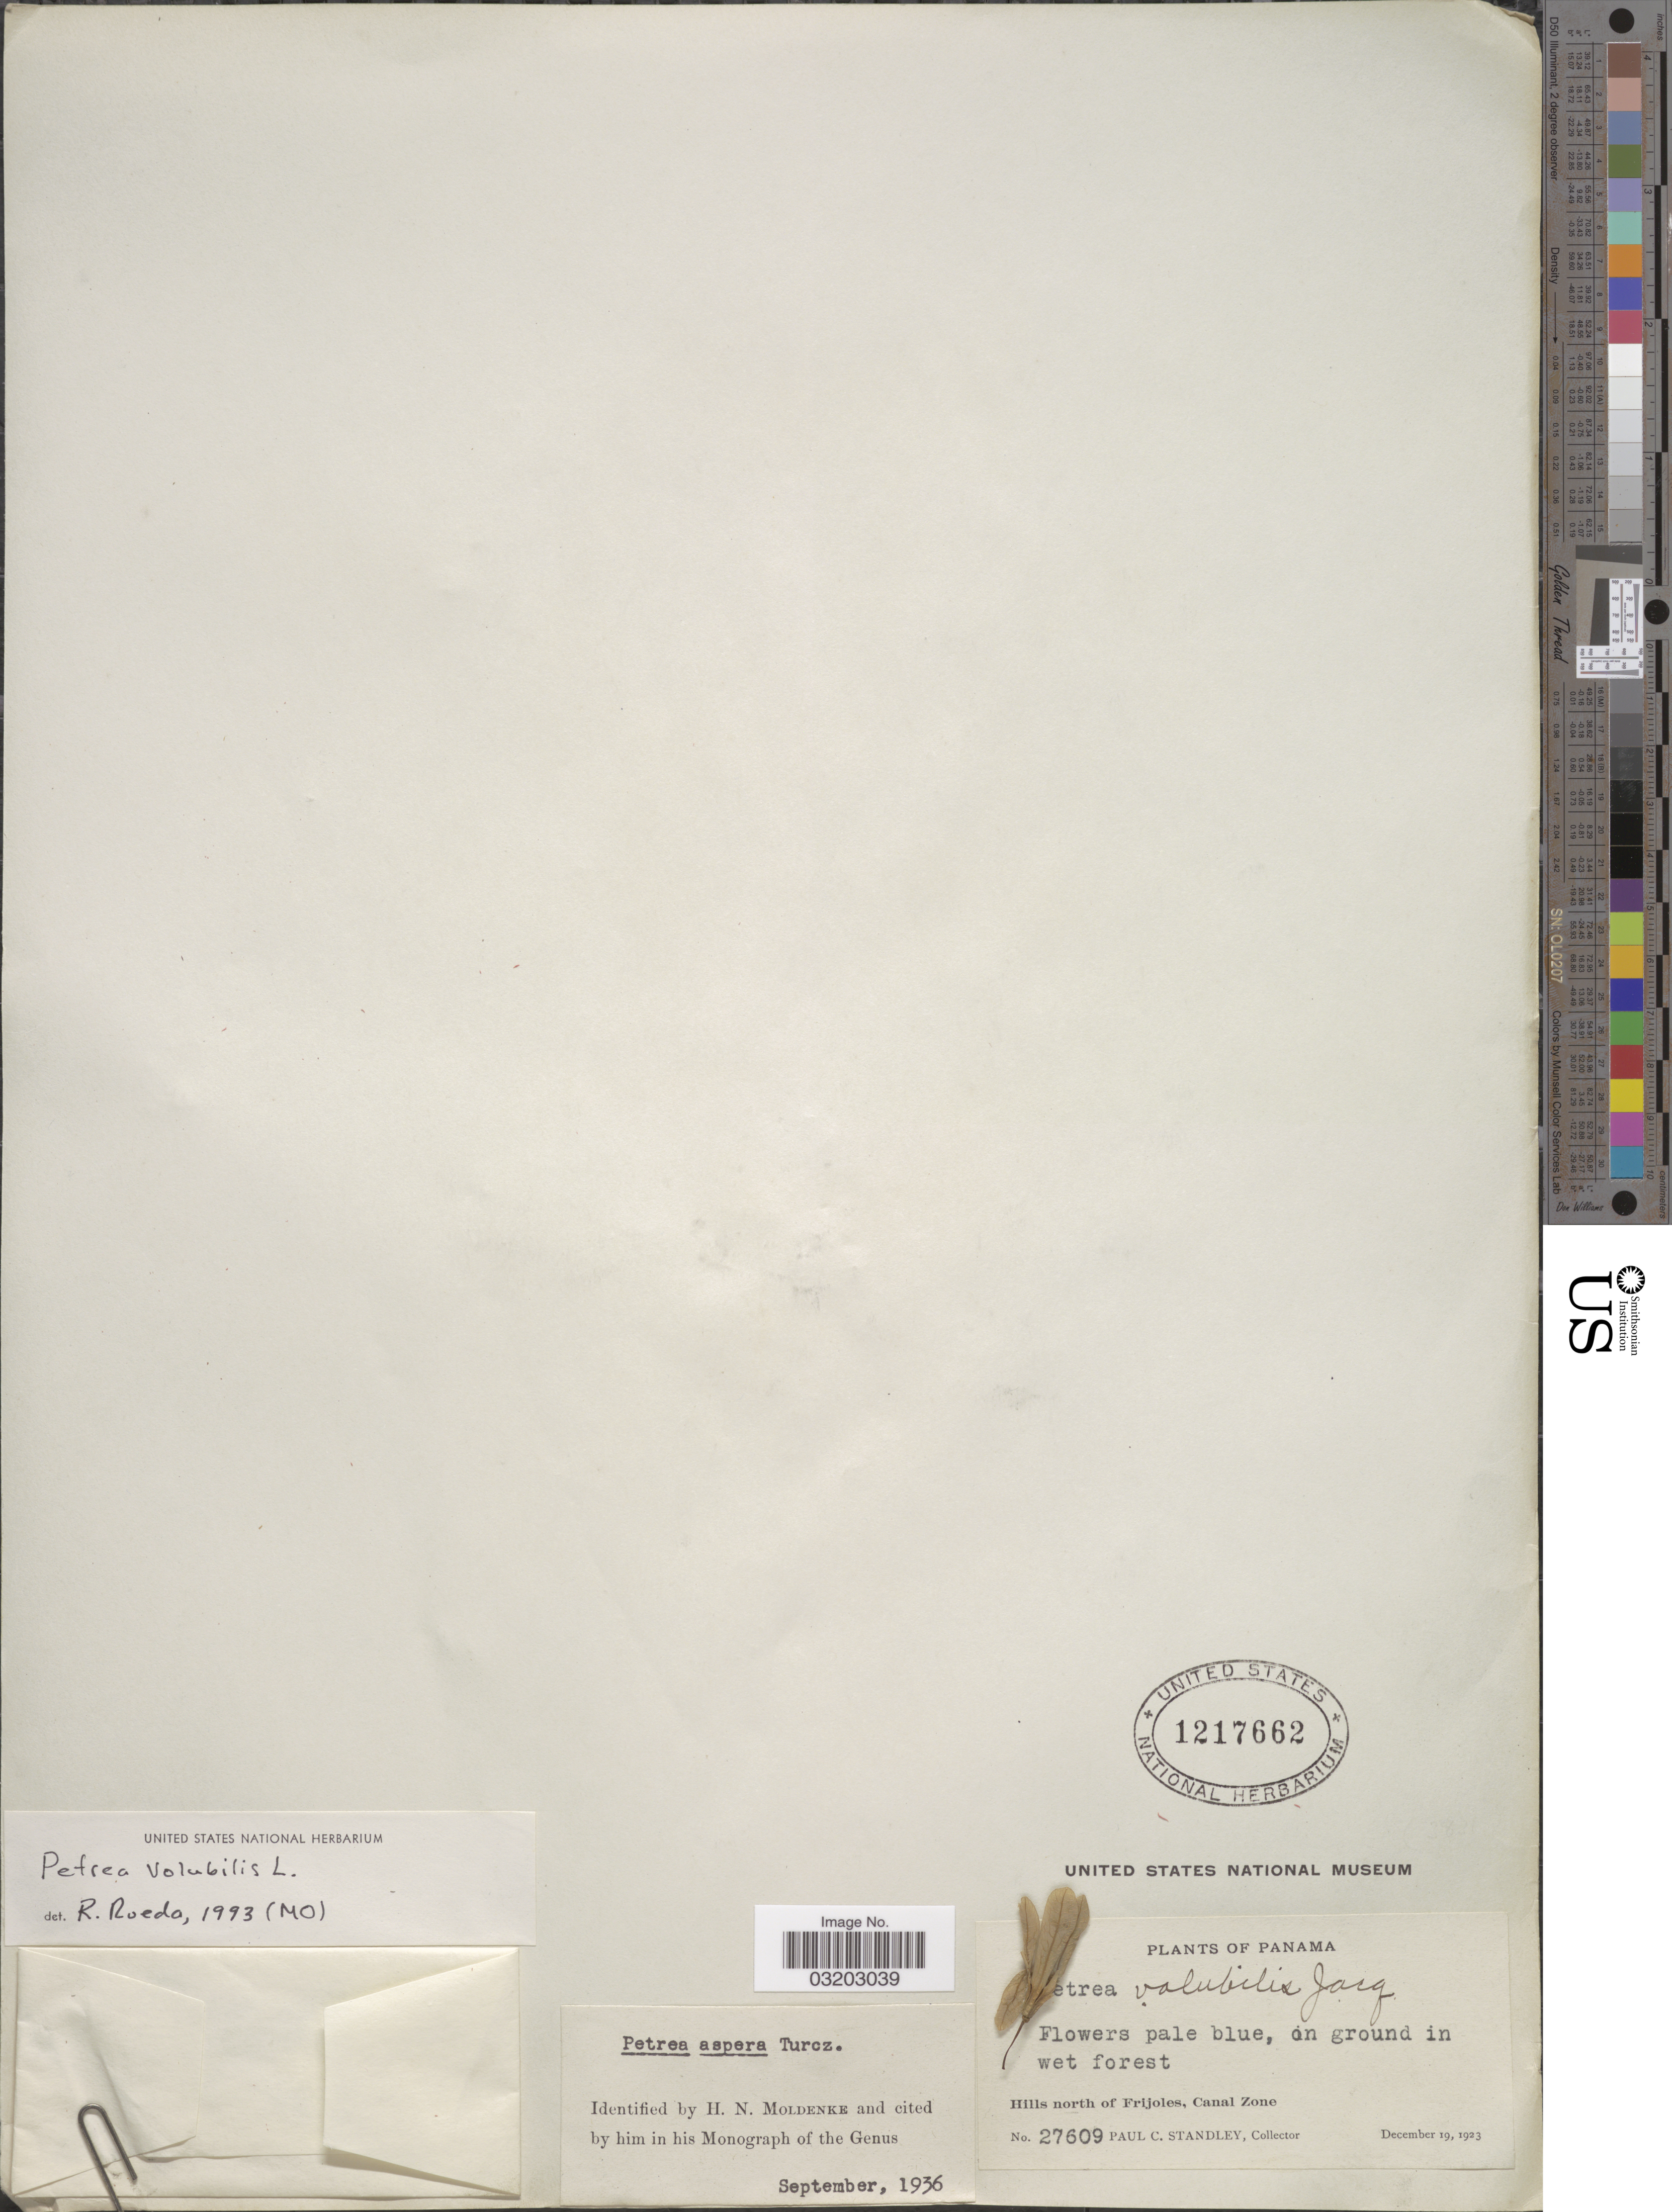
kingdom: Plantae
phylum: Tracheophyta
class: Magnoliopsida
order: Lamiales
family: Verbenaceae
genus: Petrea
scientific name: Petrea volubilis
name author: L.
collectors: P. C. Standley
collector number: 27609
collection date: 1923-12-19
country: Panama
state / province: Colón / Panamá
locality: Hills north of Frijoles, Canal Zone.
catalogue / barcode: US 1217662